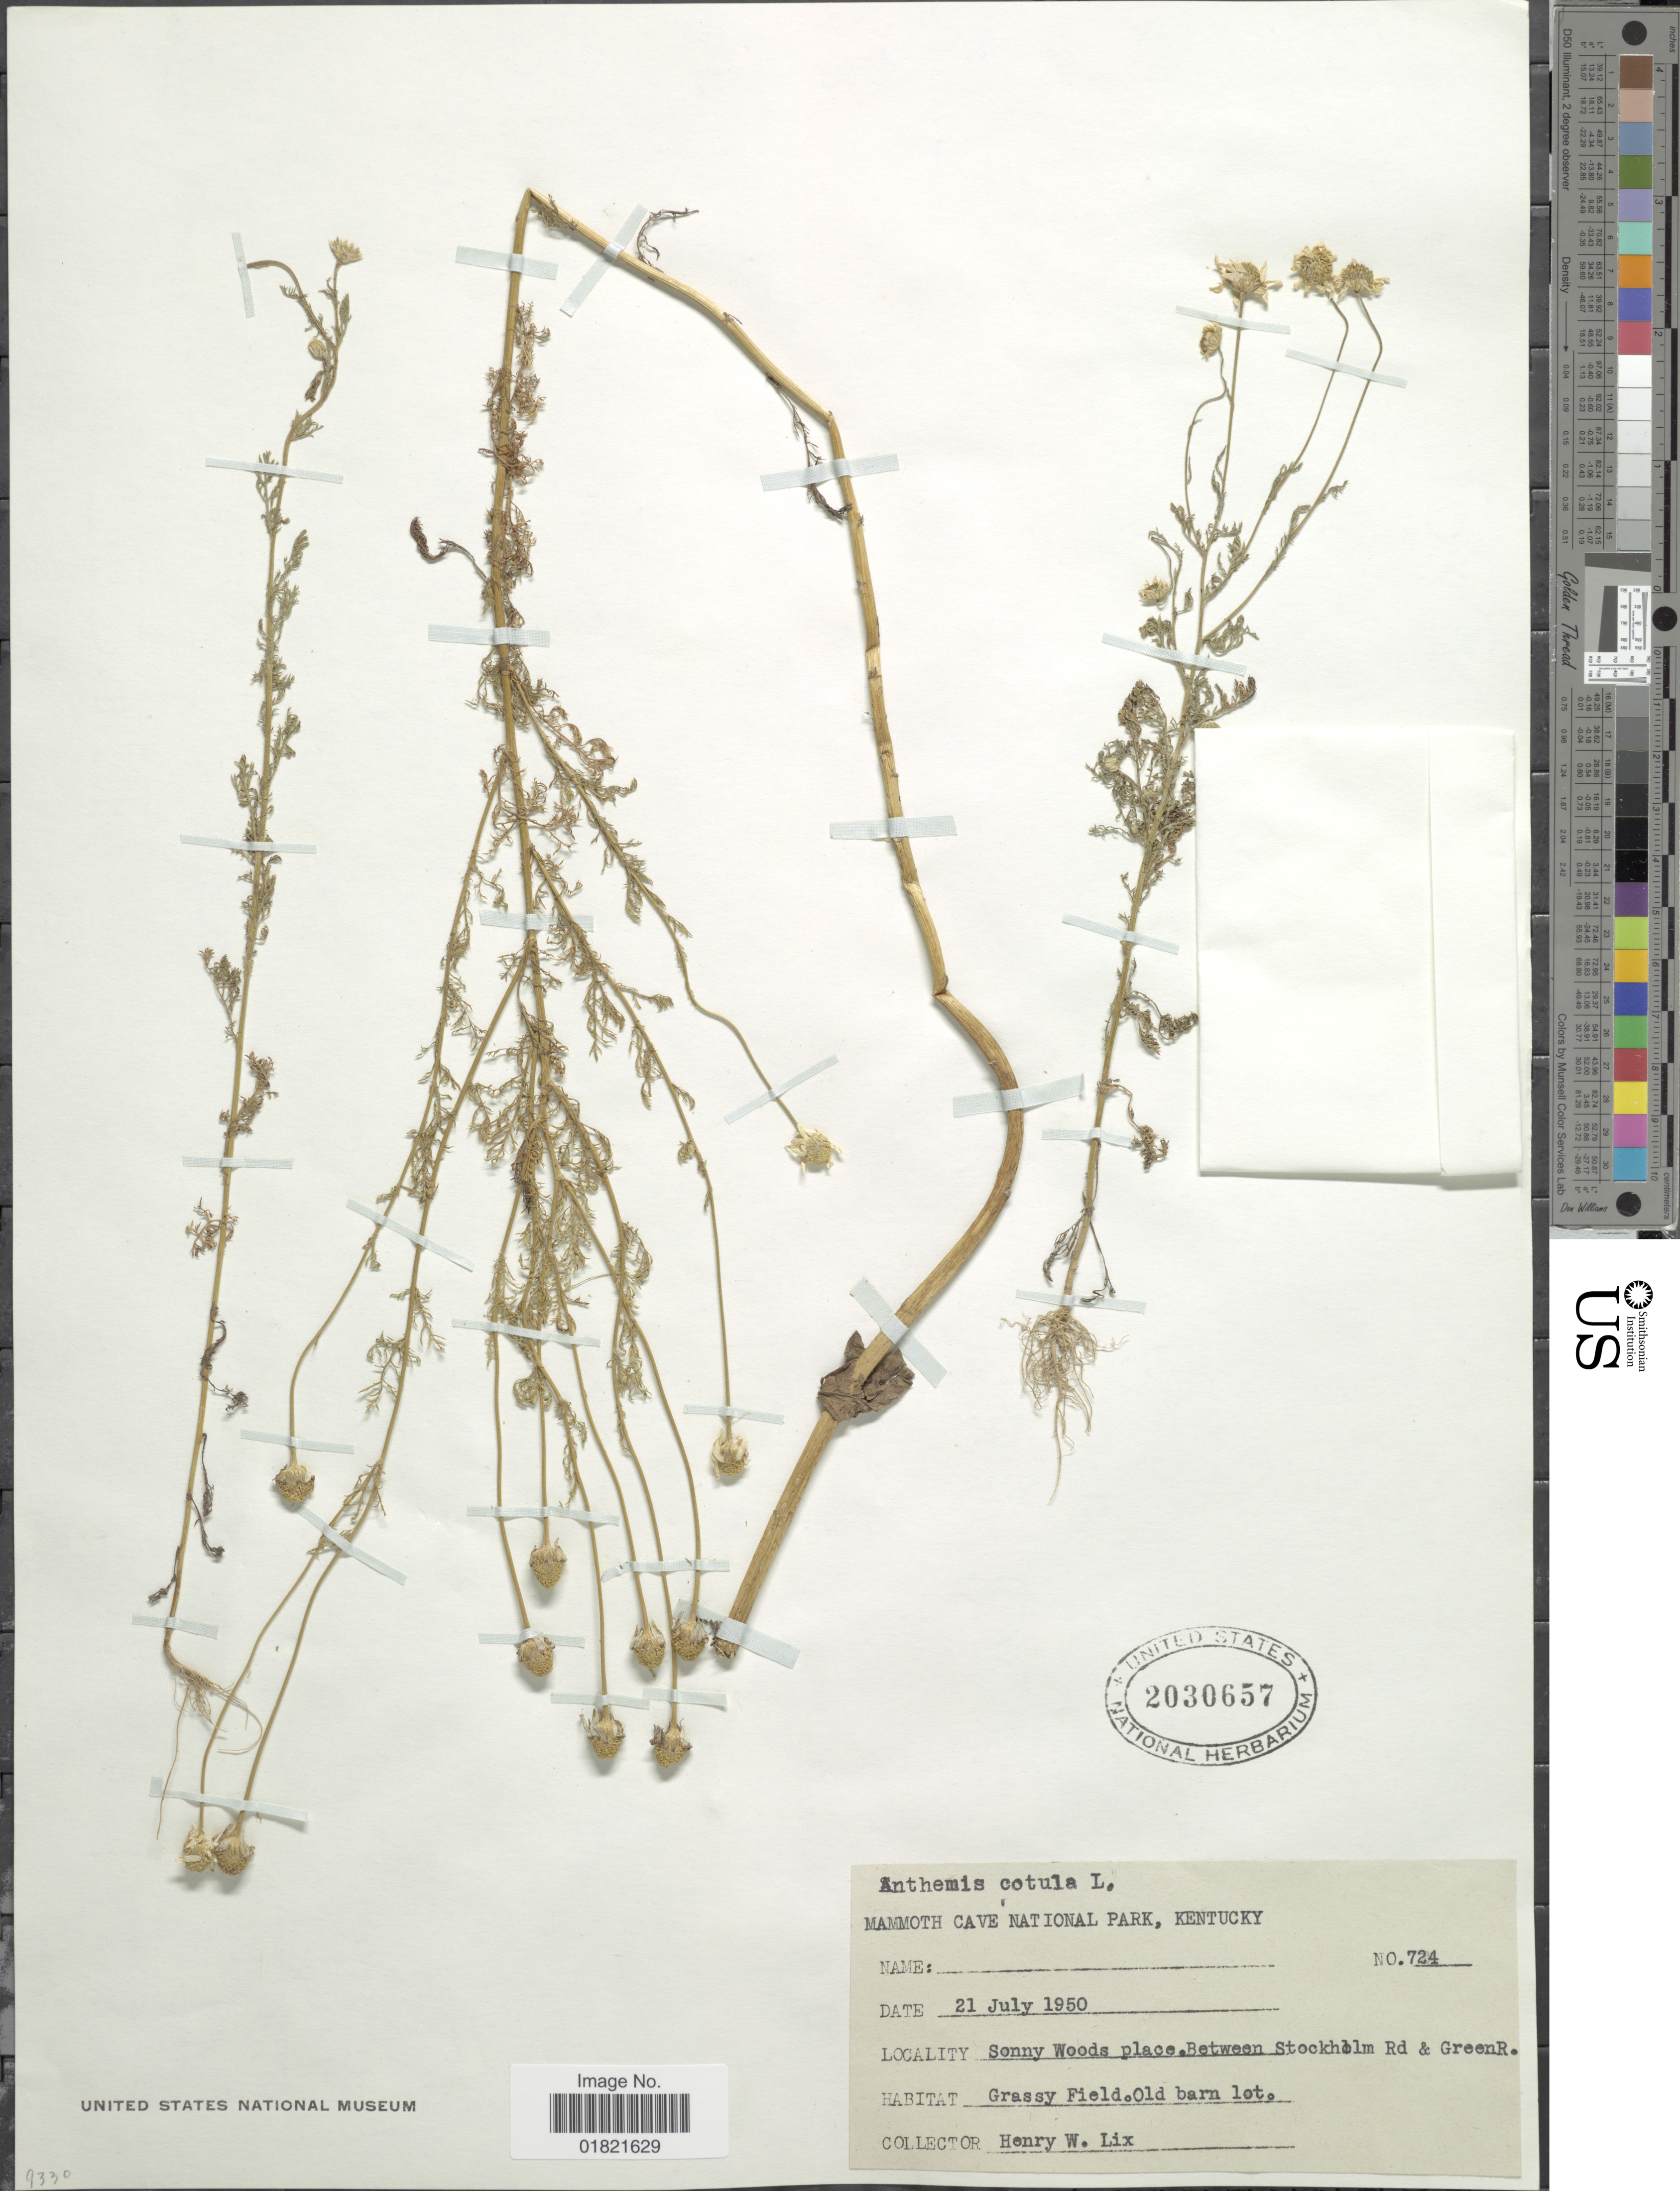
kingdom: Plantae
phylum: Tracheophyta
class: Magnoliopsida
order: Asterales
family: Asteraceae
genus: Anthemis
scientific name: Anthemis cotula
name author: L.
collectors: H. W. Lix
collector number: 724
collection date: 1950-07-21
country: United States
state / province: Kentucky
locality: Mammoth Cave National Park, Sonny Woods place. Between Stockholm Rd. & GreenR.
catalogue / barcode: US 2030657